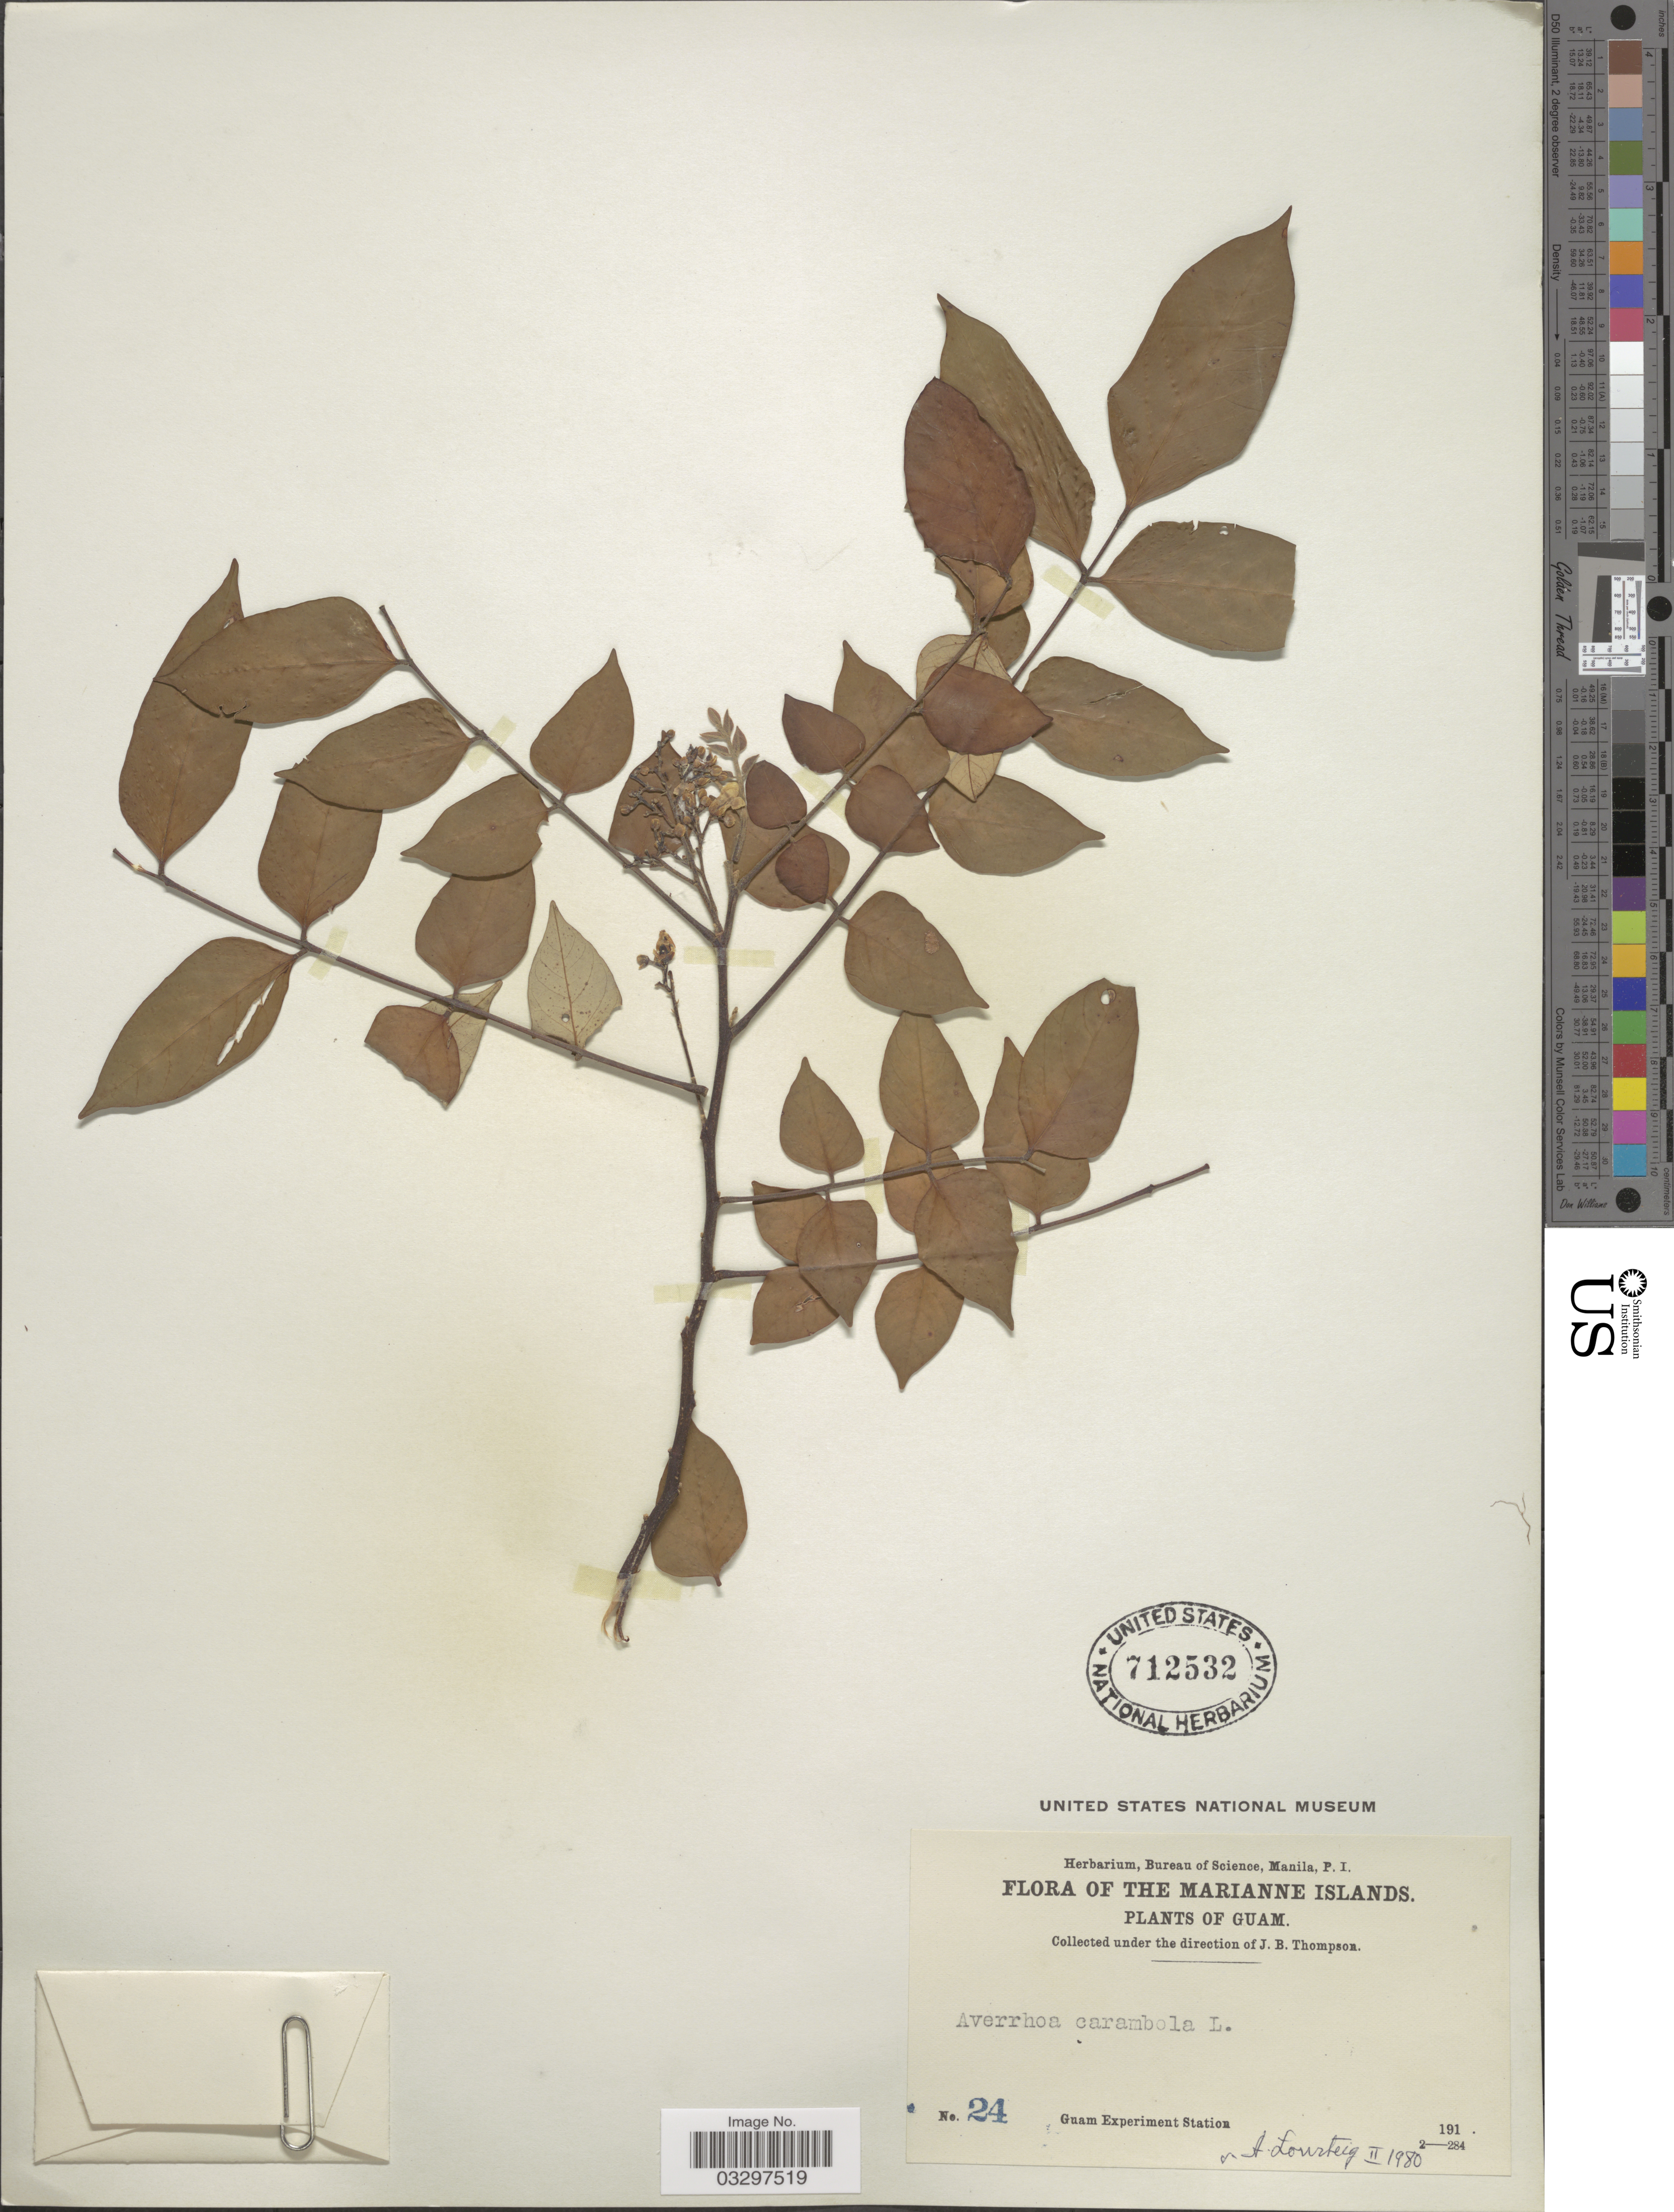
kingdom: Plantae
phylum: Tracheophyta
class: Magnoliopsida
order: Oxalidales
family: Oxalidaceae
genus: Averrhoa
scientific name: Averrhoa carambola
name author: L.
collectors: Guam Exp. Sta.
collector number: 24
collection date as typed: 191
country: Guam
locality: The Marianne Islands.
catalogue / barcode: US 712532